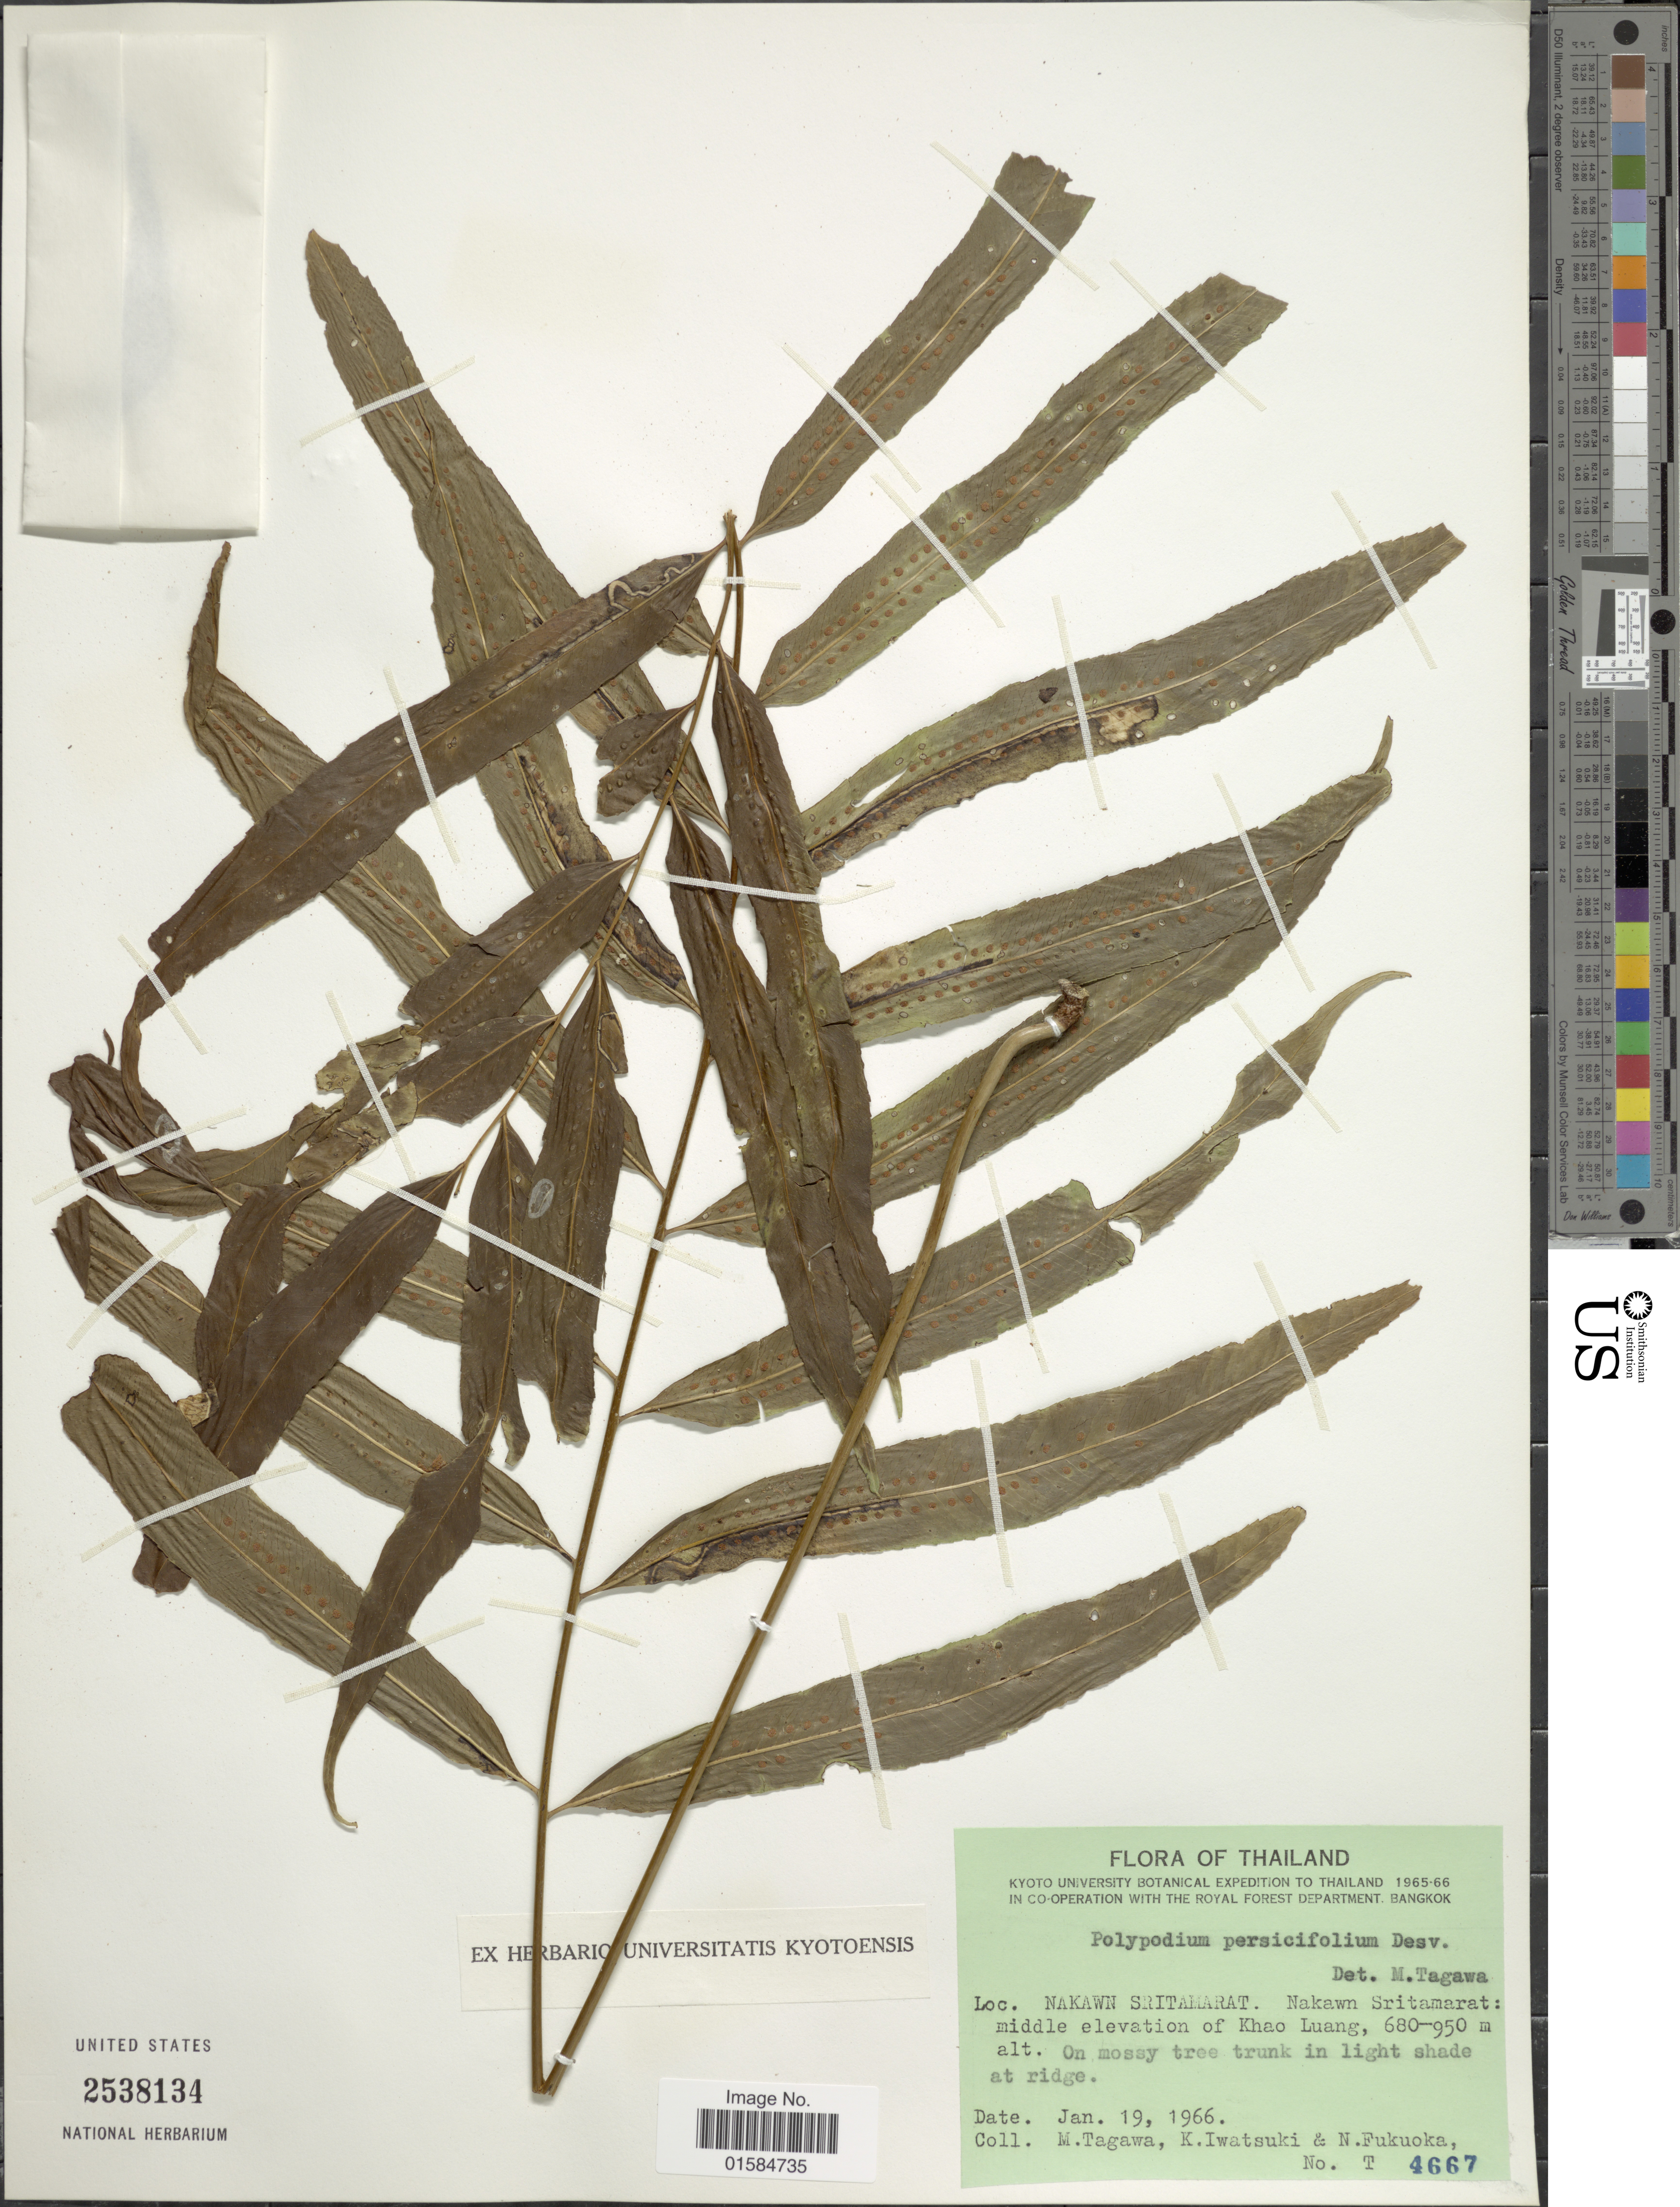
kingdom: Plantae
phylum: Tracheophyta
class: Polypodiopsida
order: Polypodiales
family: Polypodiaceae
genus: Goniophlebium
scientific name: Goniophlebium persicifolium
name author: (Desv.) Bedd.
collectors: M. Tagawa, K. Iwatsuki & N. Fukuoka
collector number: T4667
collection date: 1966-01-19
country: Thailand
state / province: Nakhon Si Thammarat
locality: Nakawn Sritamarat: middle elevation of Khao Luang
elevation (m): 680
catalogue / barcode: US 2538134